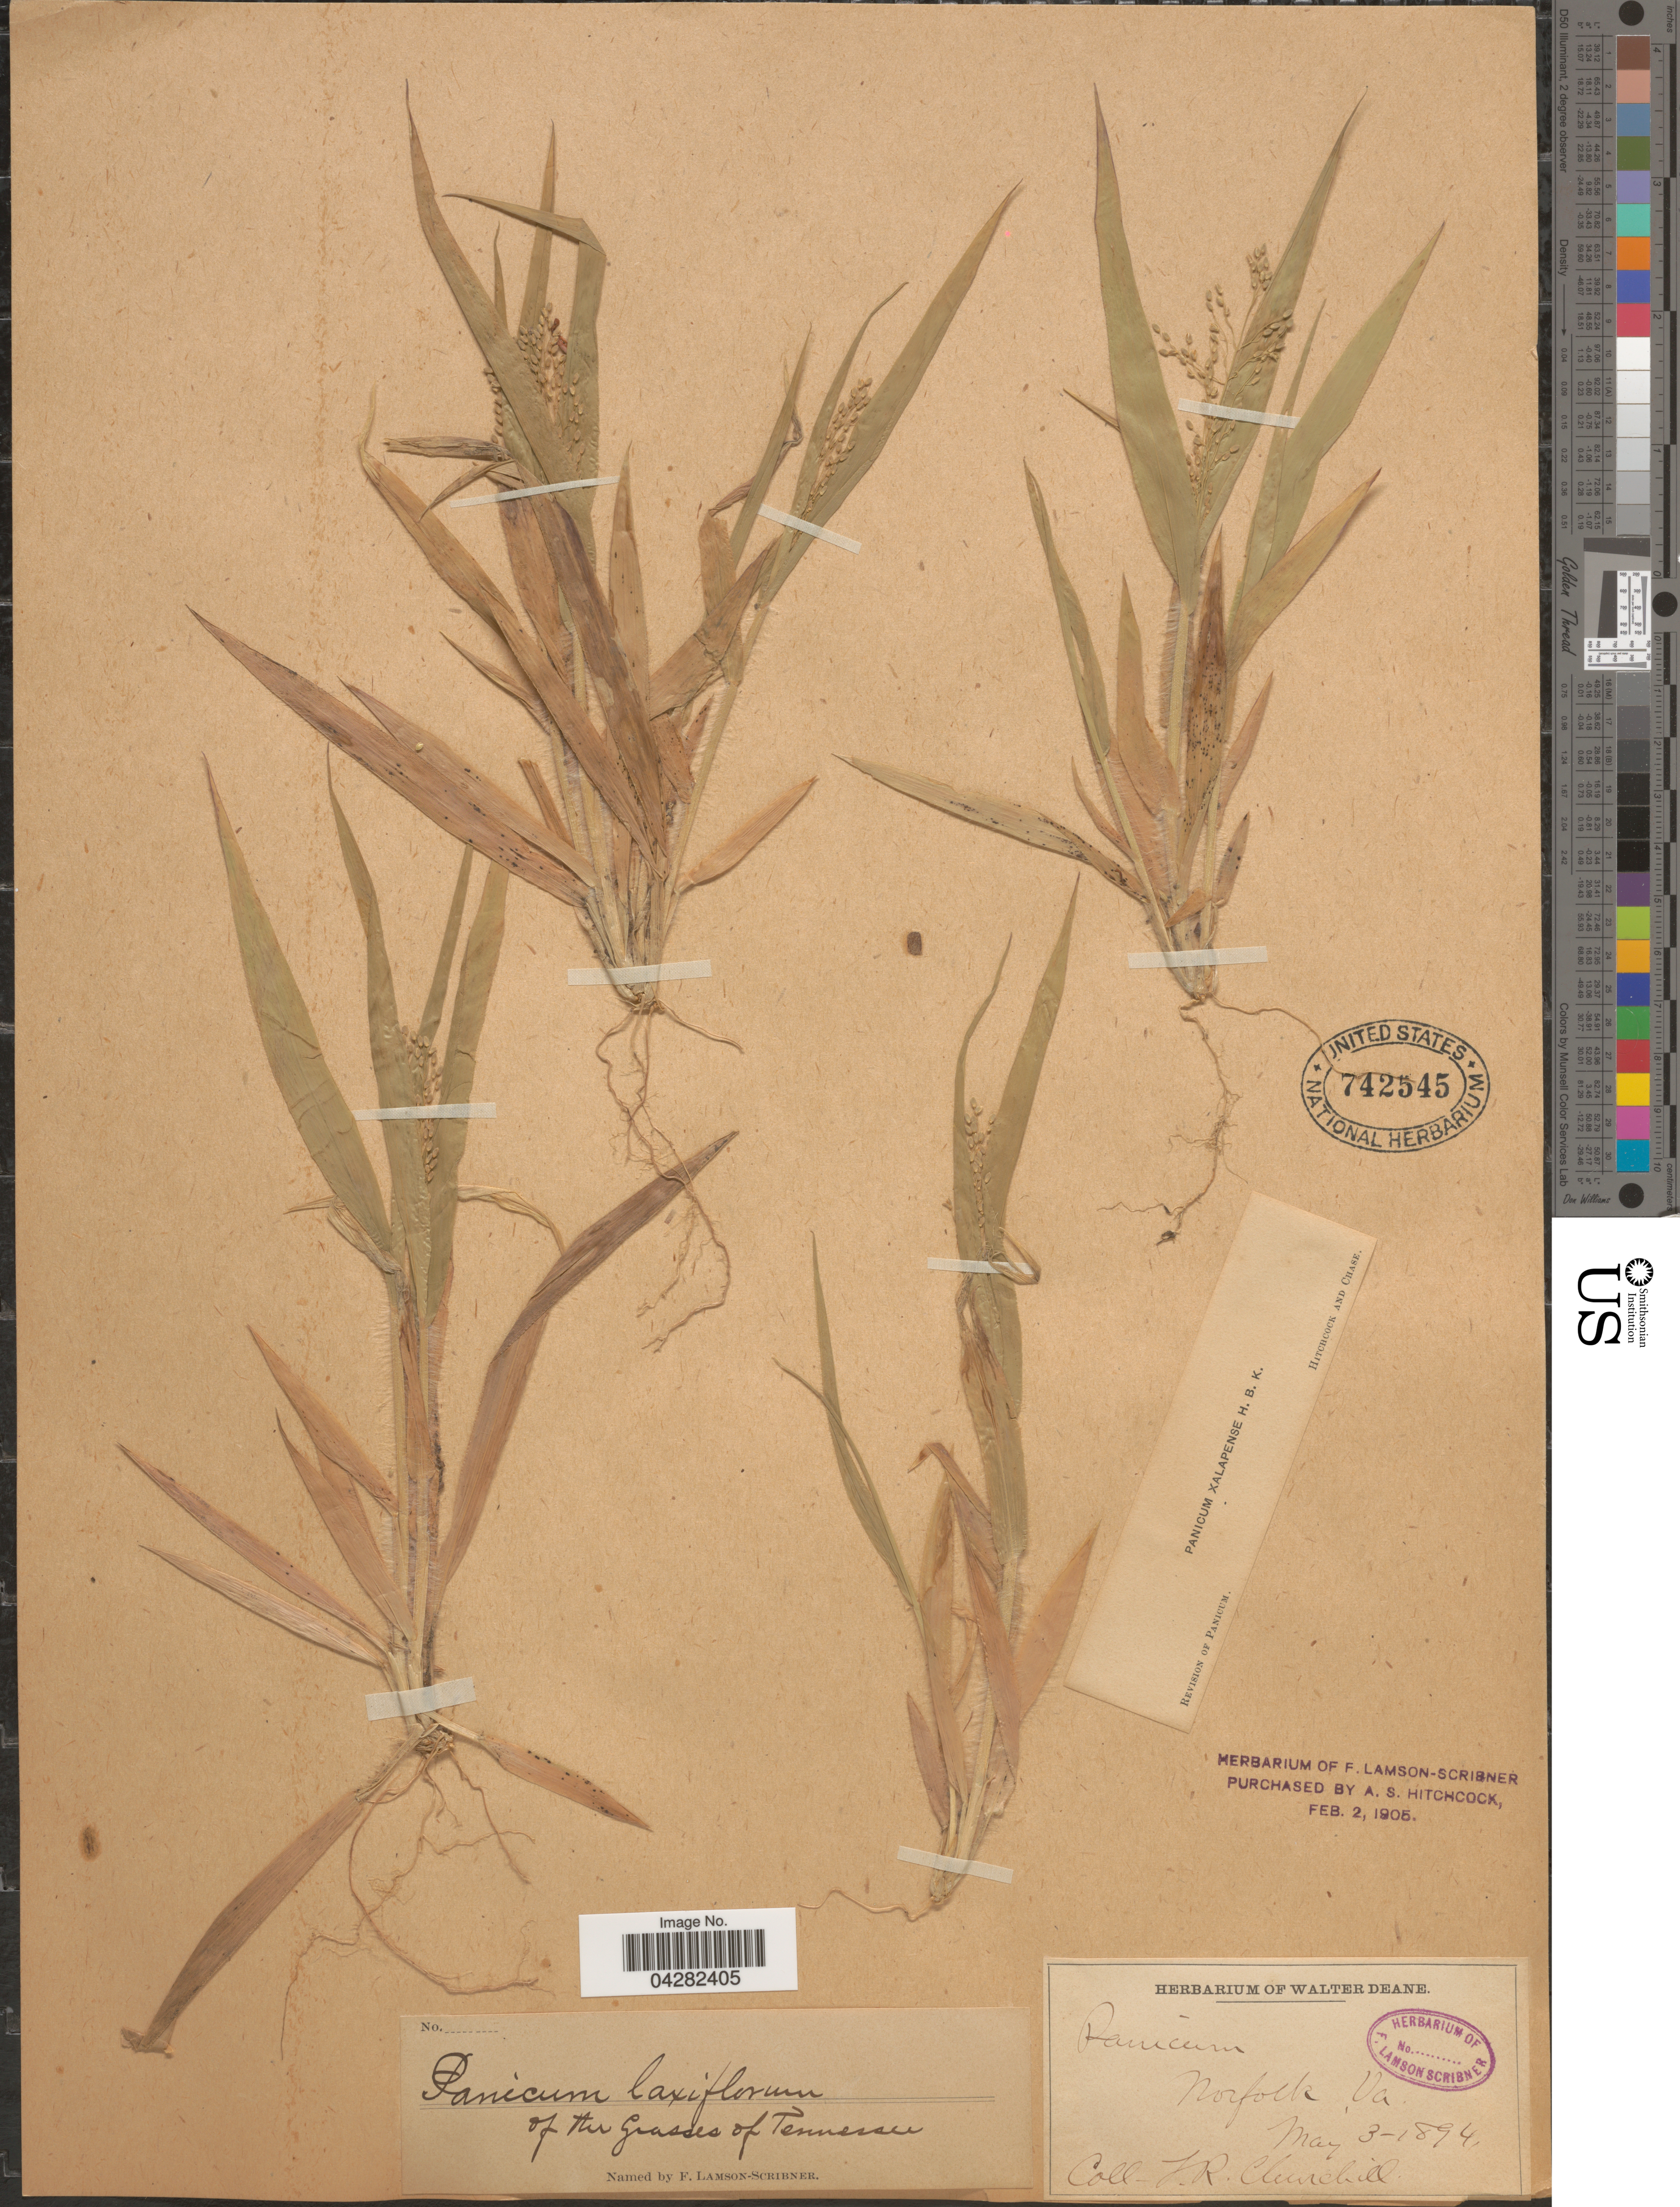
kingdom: Plantae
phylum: Tracheophyta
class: Liliopsida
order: Poales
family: Poaceae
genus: Dichanthelium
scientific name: Dichanthelium laxiflorum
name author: (Lam.) Gould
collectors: J. Churchill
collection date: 1894-05-03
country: United States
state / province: Virginia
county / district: City of Norfolk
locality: Norfolk.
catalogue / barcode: US 742545